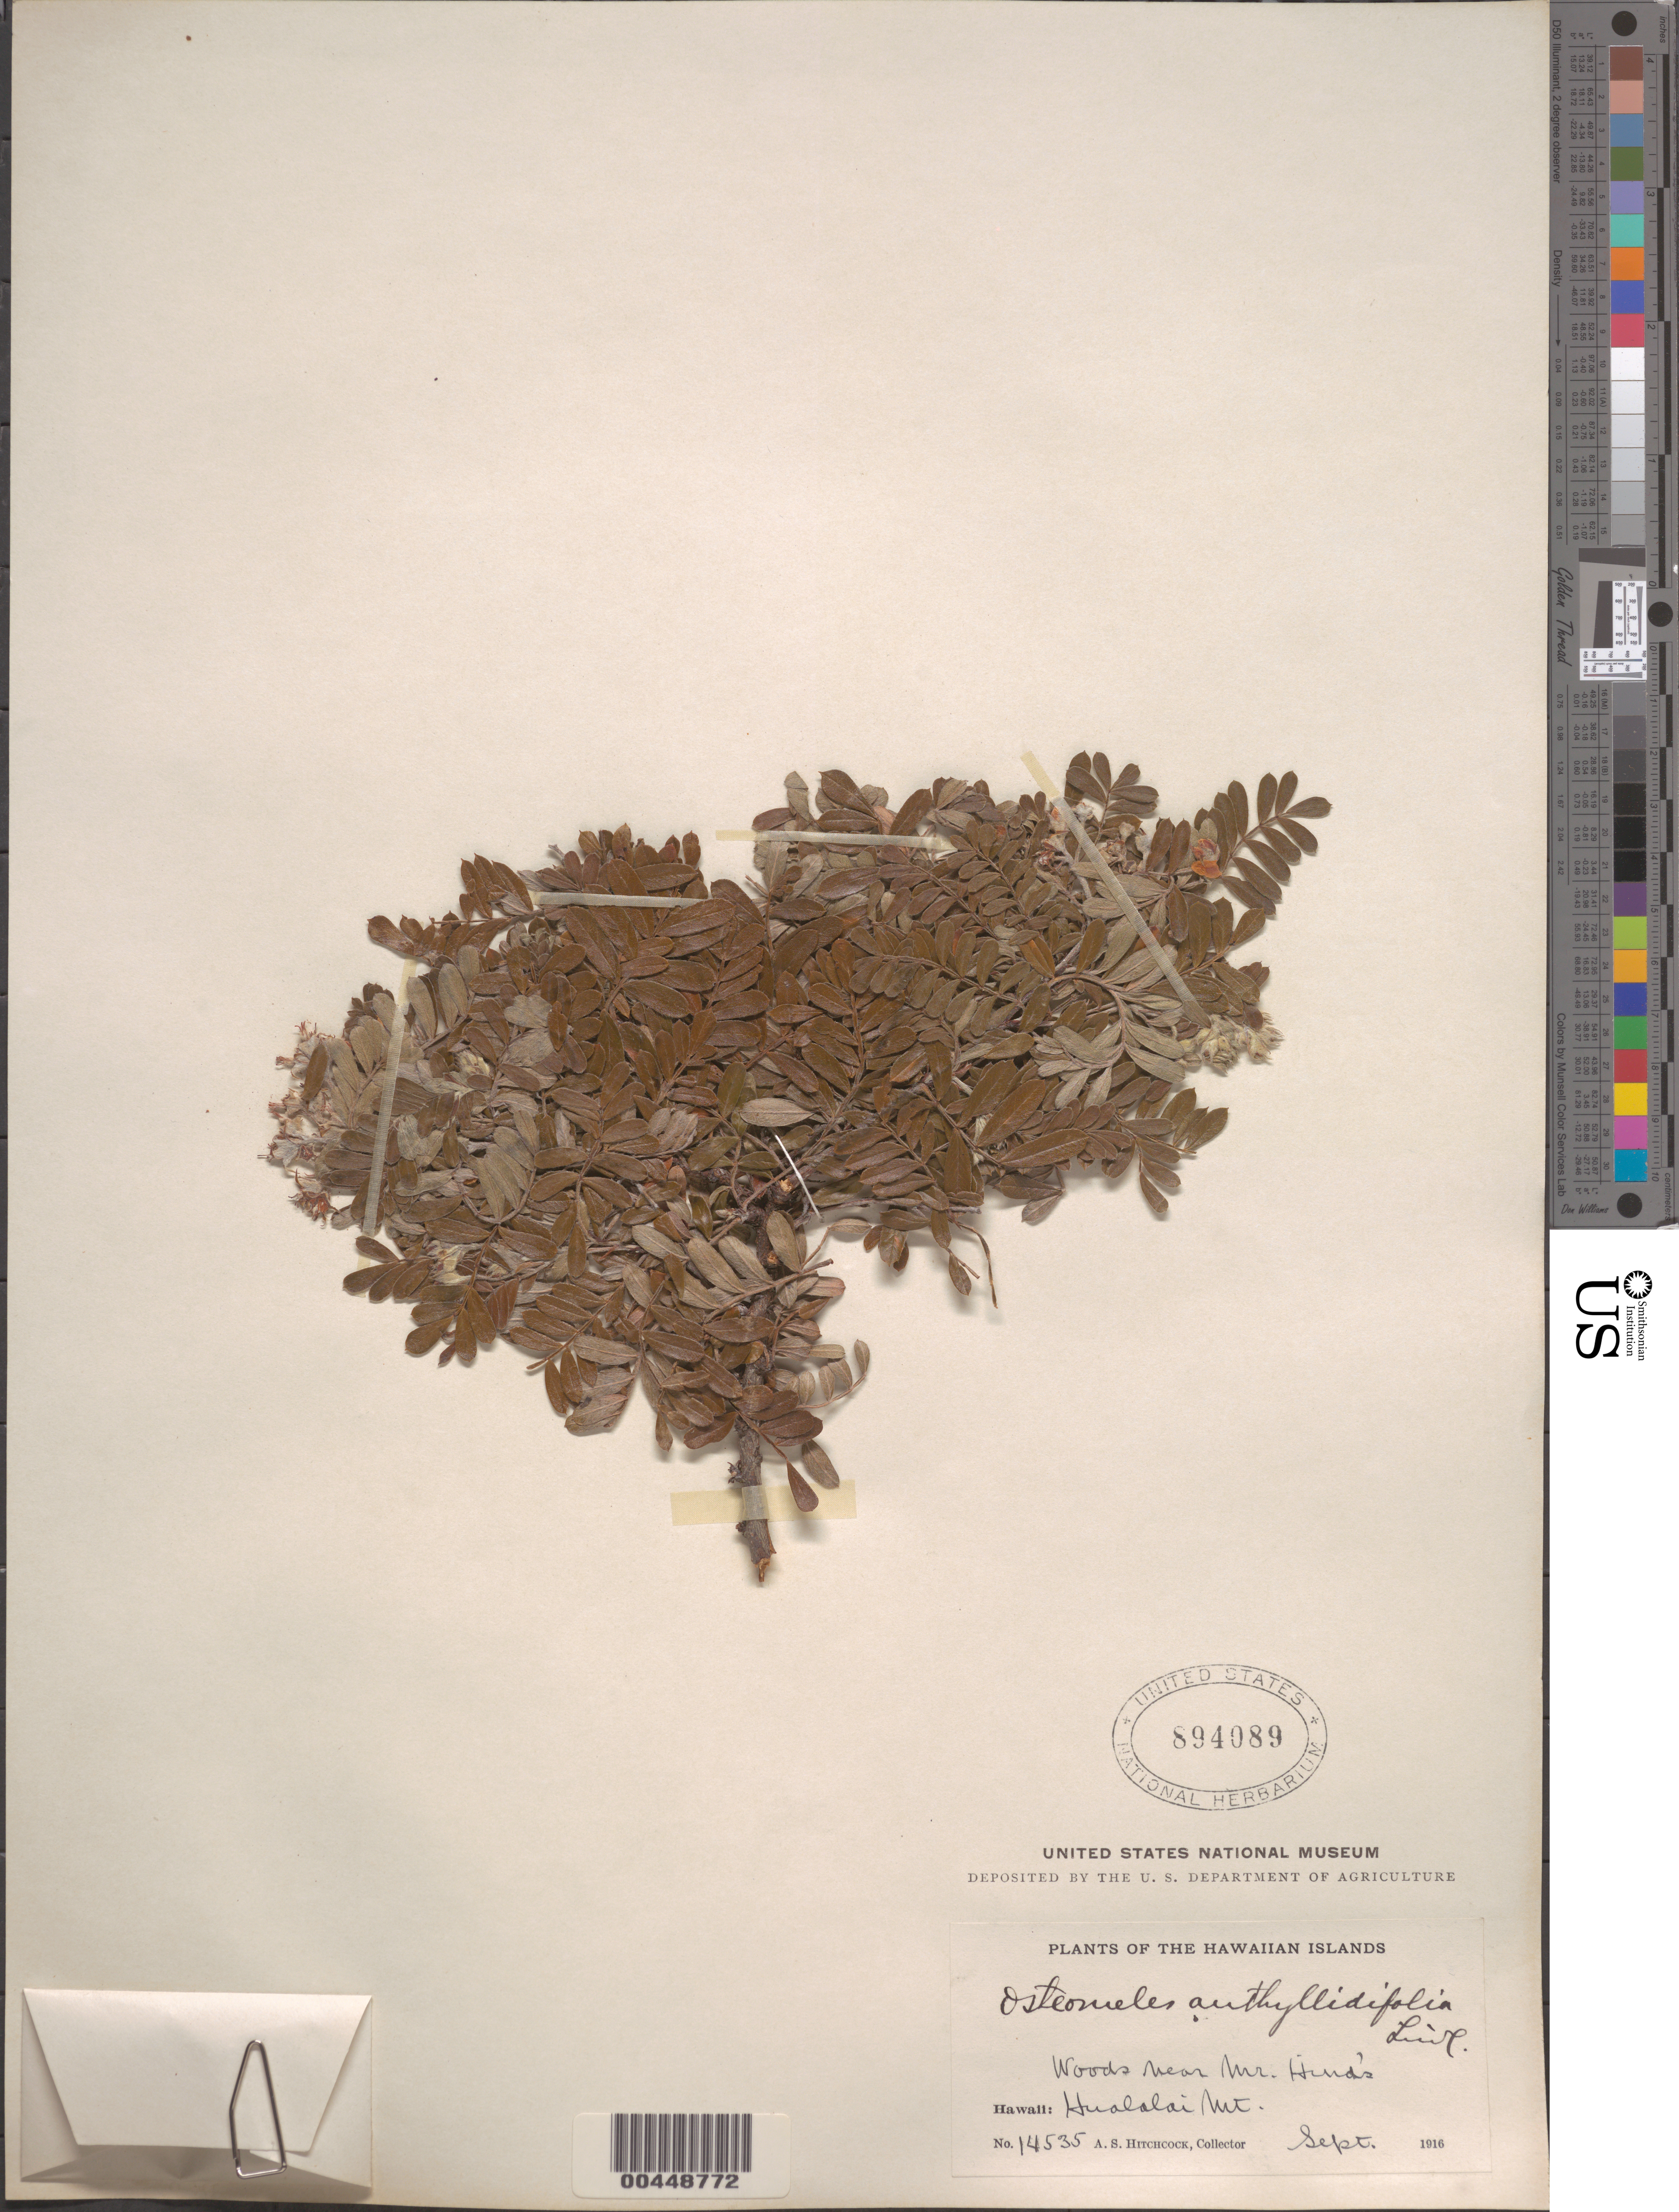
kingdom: Plantae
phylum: Tracheophyta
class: Magnoliopsida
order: Rosales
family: Rosaceae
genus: Osteomeles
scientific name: Osteomeles anthyllidifolia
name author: (Small) Lindl.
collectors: A. S. Hitchcock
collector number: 14535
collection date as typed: Sep 1916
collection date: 1916-09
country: United States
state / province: Hawaii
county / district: Hawaii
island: Hawaii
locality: Hualalai Mt., near Mr. Hinds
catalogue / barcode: US 894089